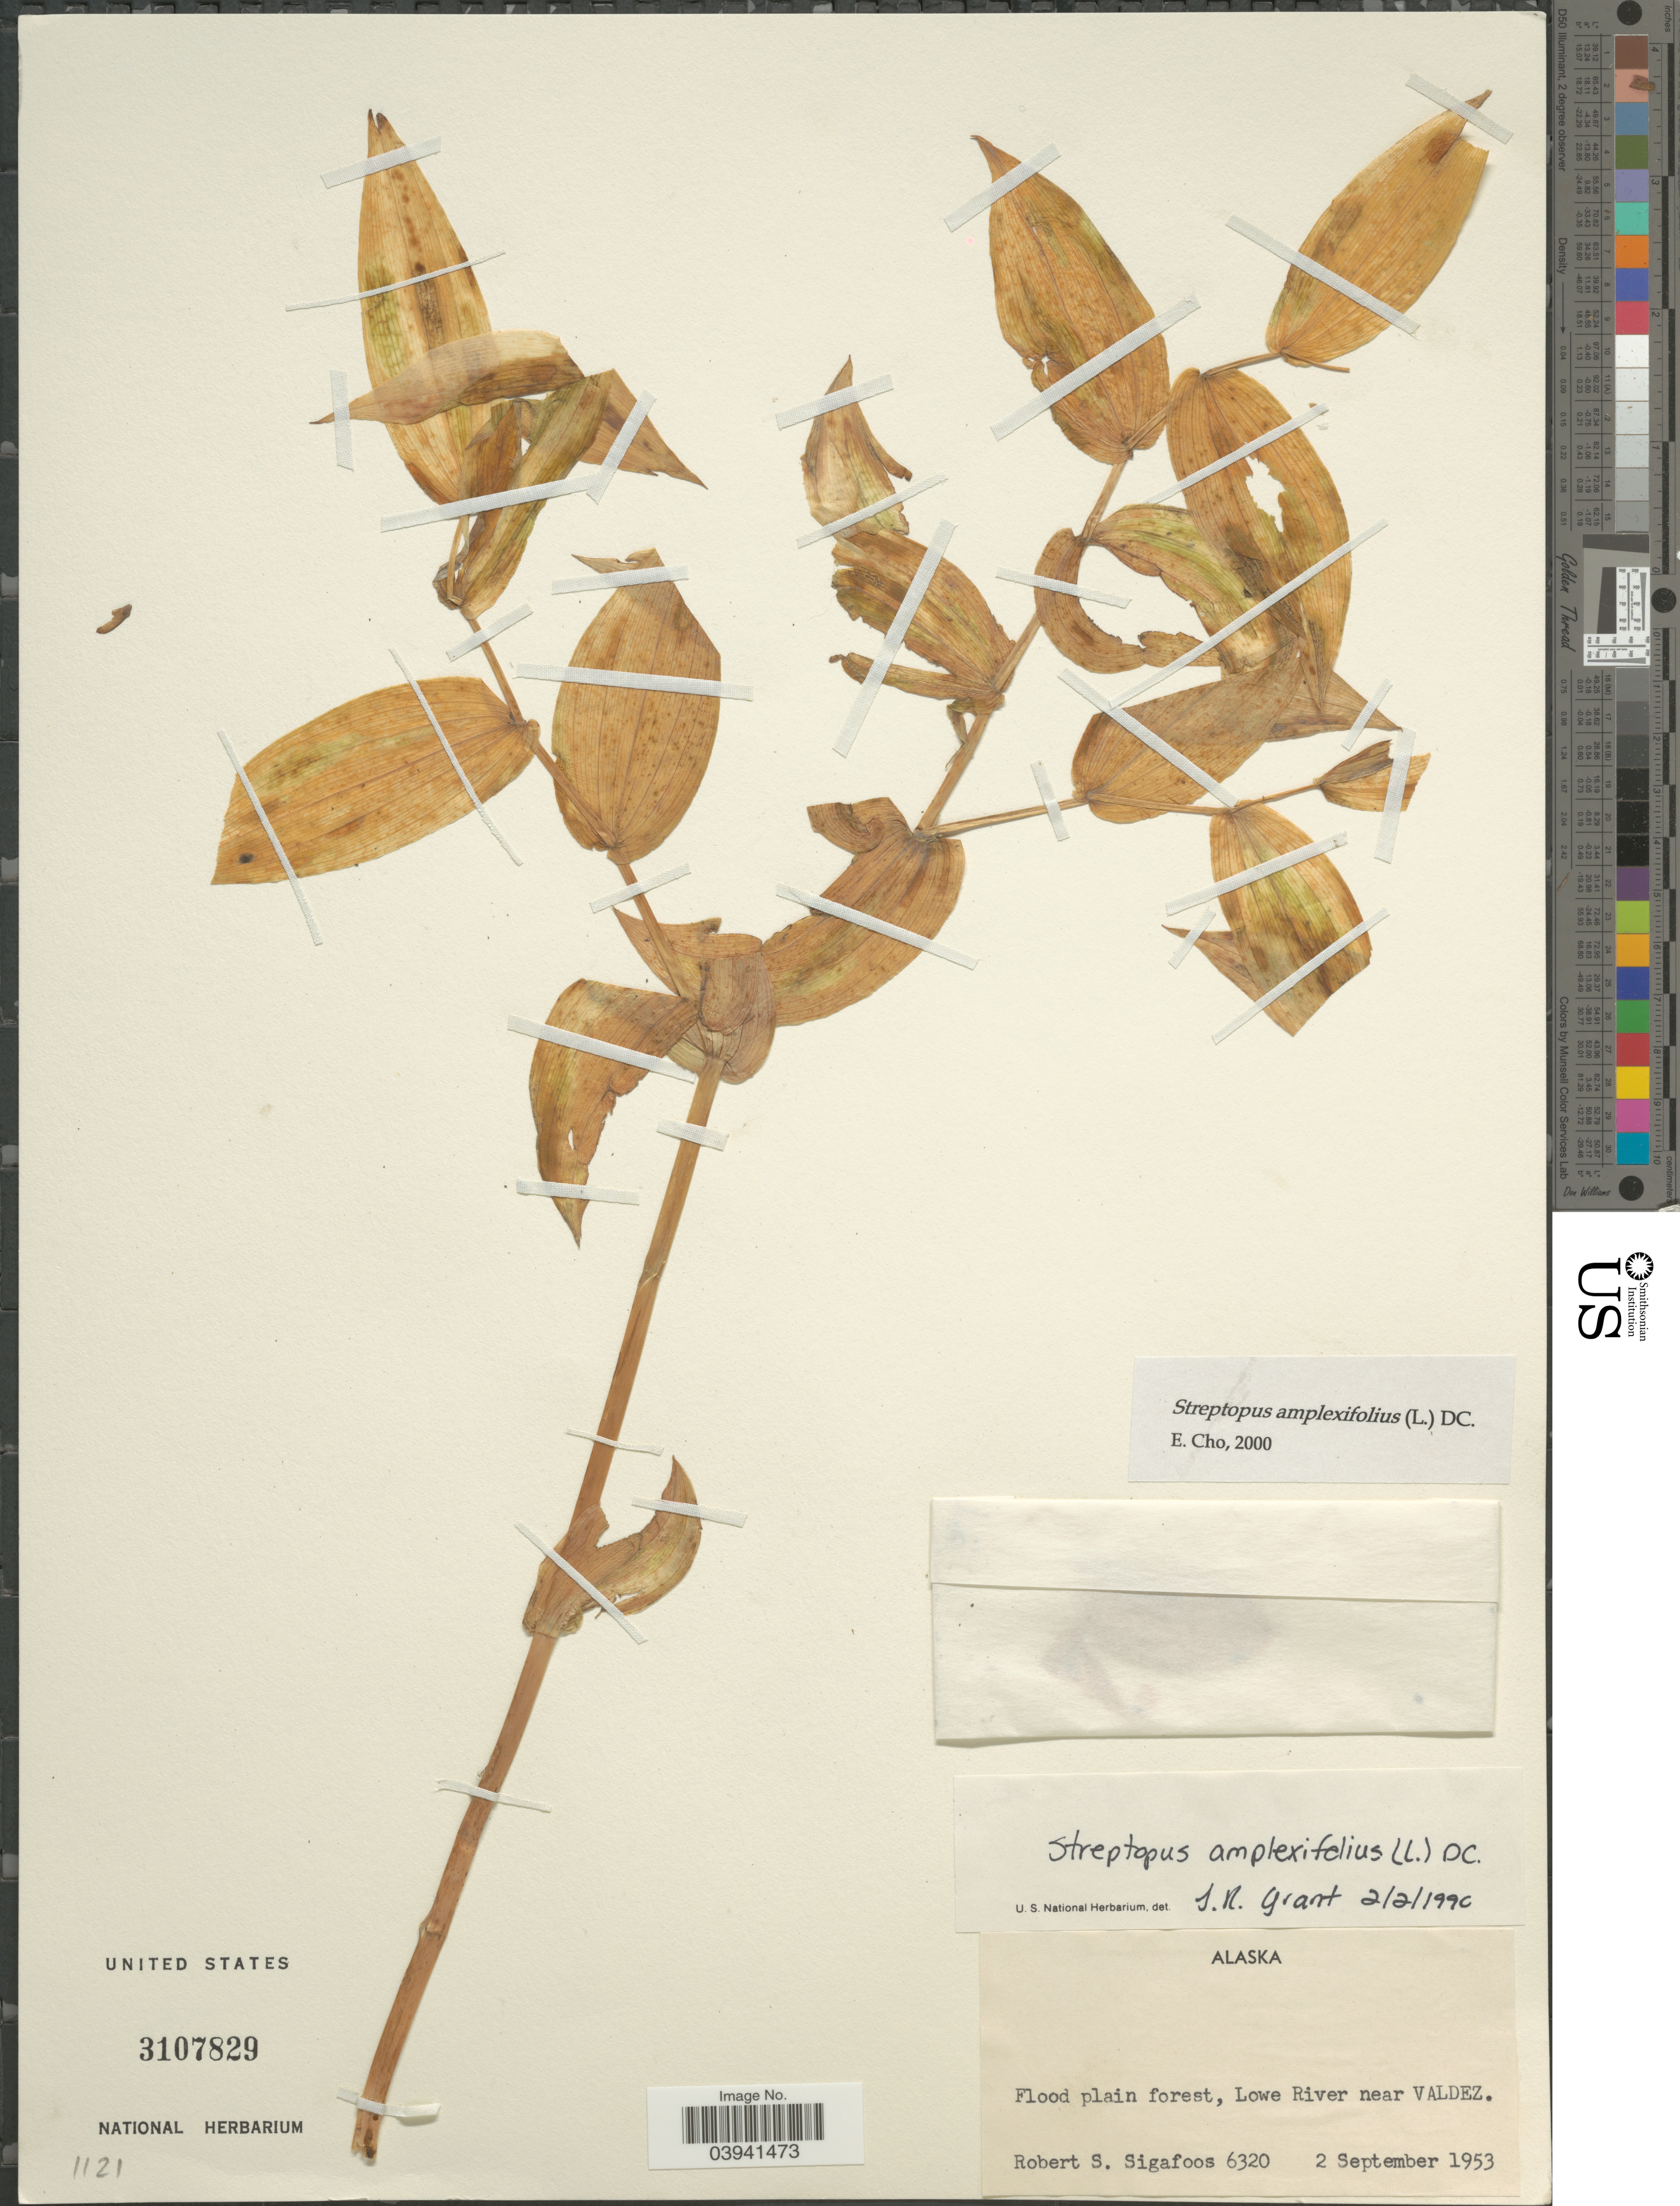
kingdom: Plantae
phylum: Tracheophyta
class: Liliopsida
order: Liliales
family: Liliaceae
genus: Streptopus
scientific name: Streptopus amplexifolius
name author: (L.) DC.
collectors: R. Sigafoos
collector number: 6320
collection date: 1953-09-02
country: United States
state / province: Alaska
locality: Flood plain forest, Lowe River near Valdez.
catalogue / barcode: US 3107829